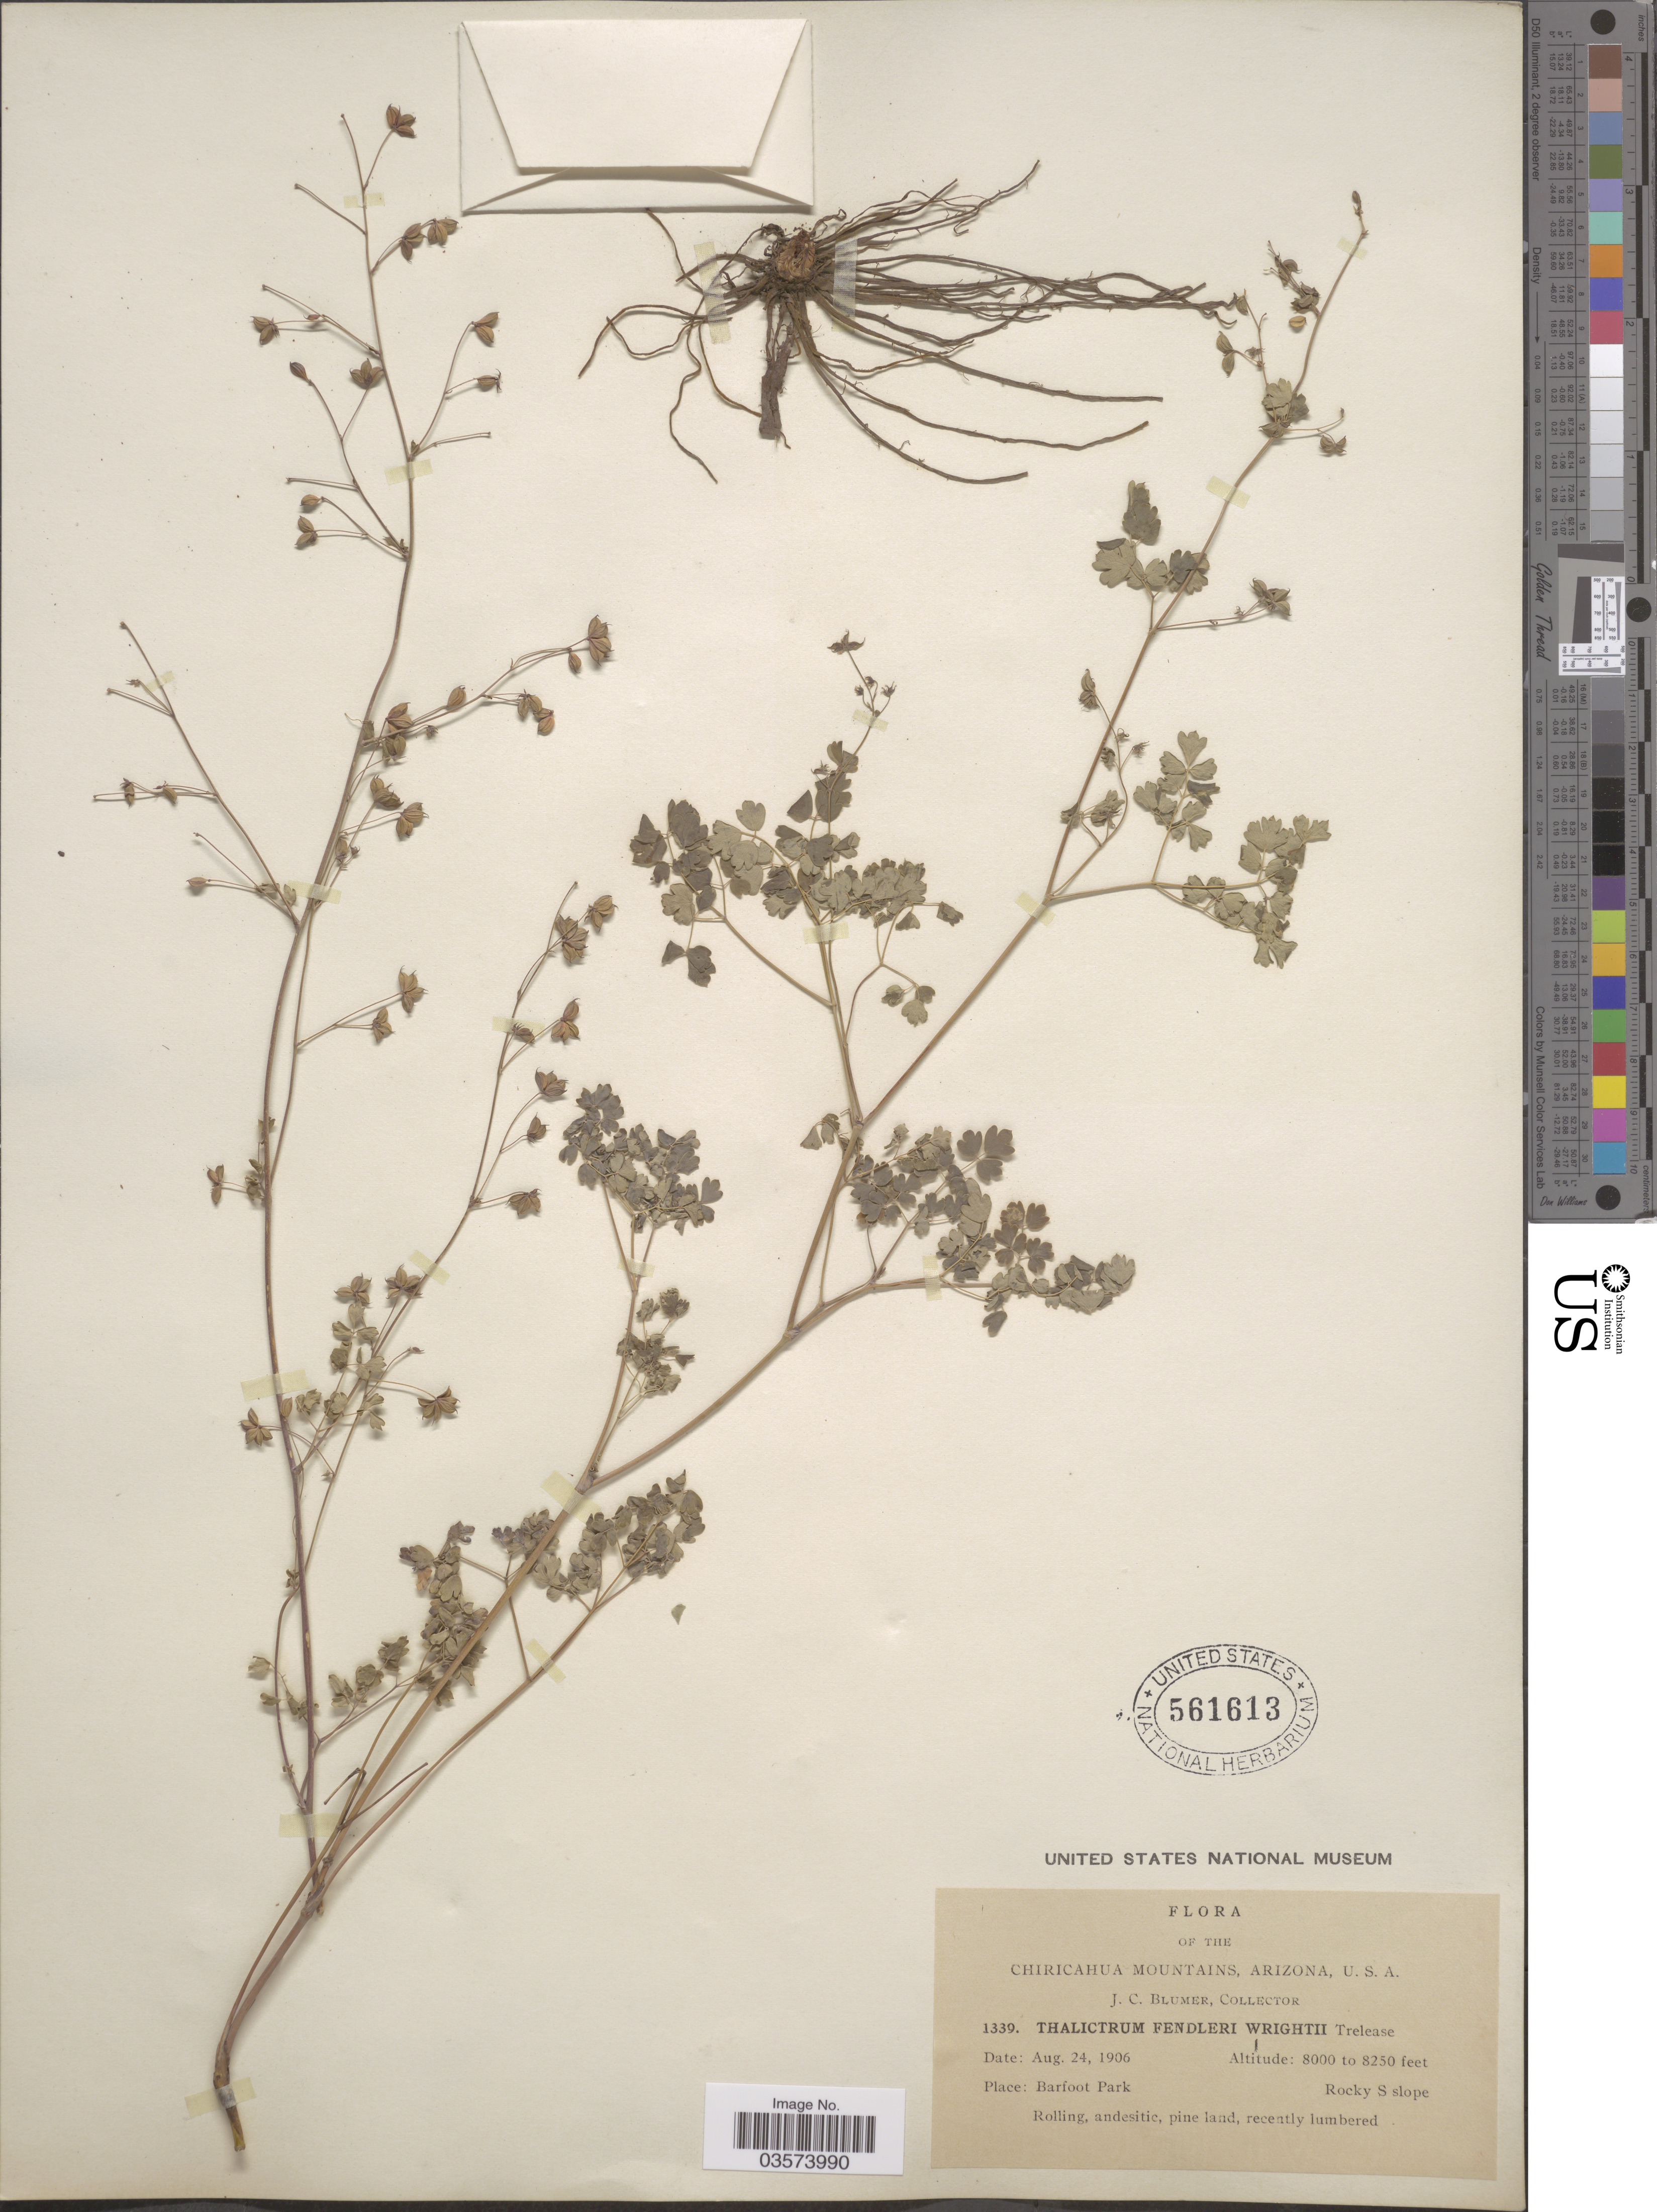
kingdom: Plantae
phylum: Tracheophyta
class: Magnoliopsida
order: Ranunculales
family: Ranunculaceae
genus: Thalictrum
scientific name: Thalictrum fendleri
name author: Engelm. ex A. Gray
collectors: J. C. Blumer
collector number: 1339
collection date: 1906-08-24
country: United States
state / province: Arizona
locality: Chiricahua Mountains. Barfoot Park.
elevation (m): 2438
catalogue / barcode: US 561613